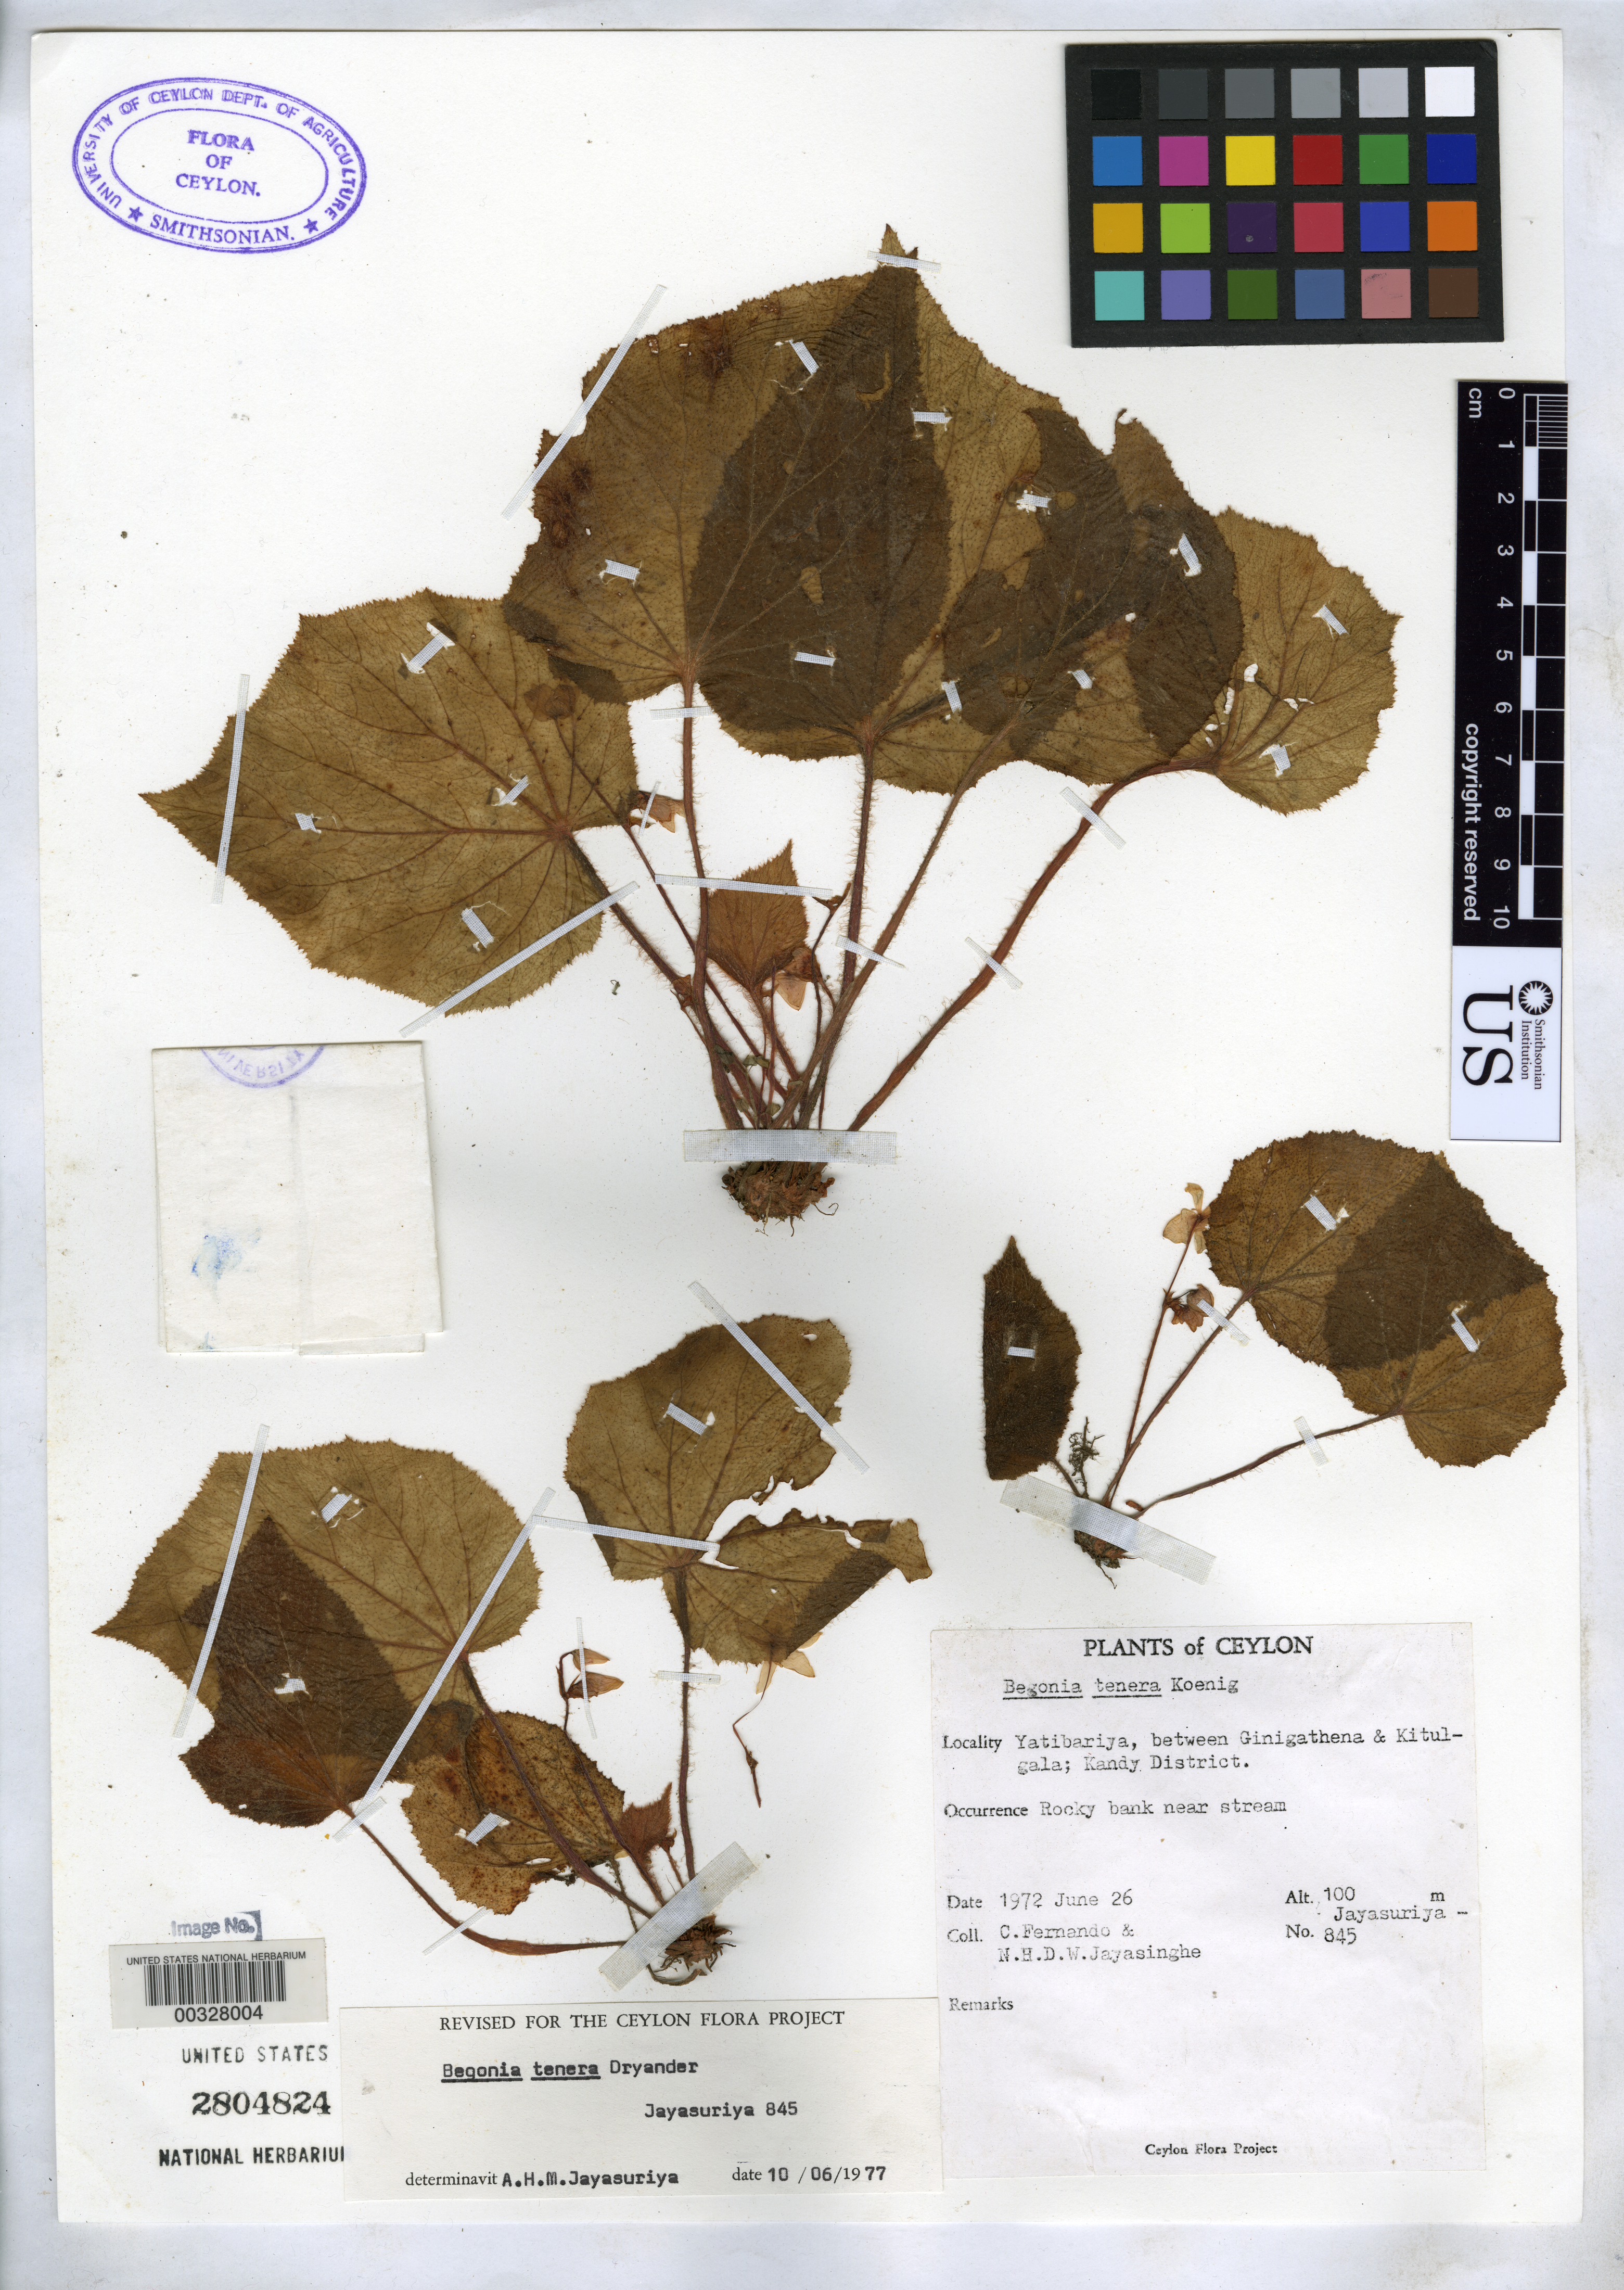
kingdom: Plantae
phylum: Tracheophyta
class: Magnoliopsida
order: Cucurbitales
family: Begoniaceae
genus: Begonia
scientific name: Begonia tenera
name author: Dryand.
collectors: A. H. Jayasuriya, C. Fernando & N. Jayasinghe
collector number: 845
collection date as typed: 26 Jun 1972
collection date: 1972-06-26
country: Sri Lanka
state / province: Central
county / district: Kandy Dist.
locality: Yatibariya, between ginigathena & kitulgala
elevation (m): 100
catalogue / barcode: US 2804824